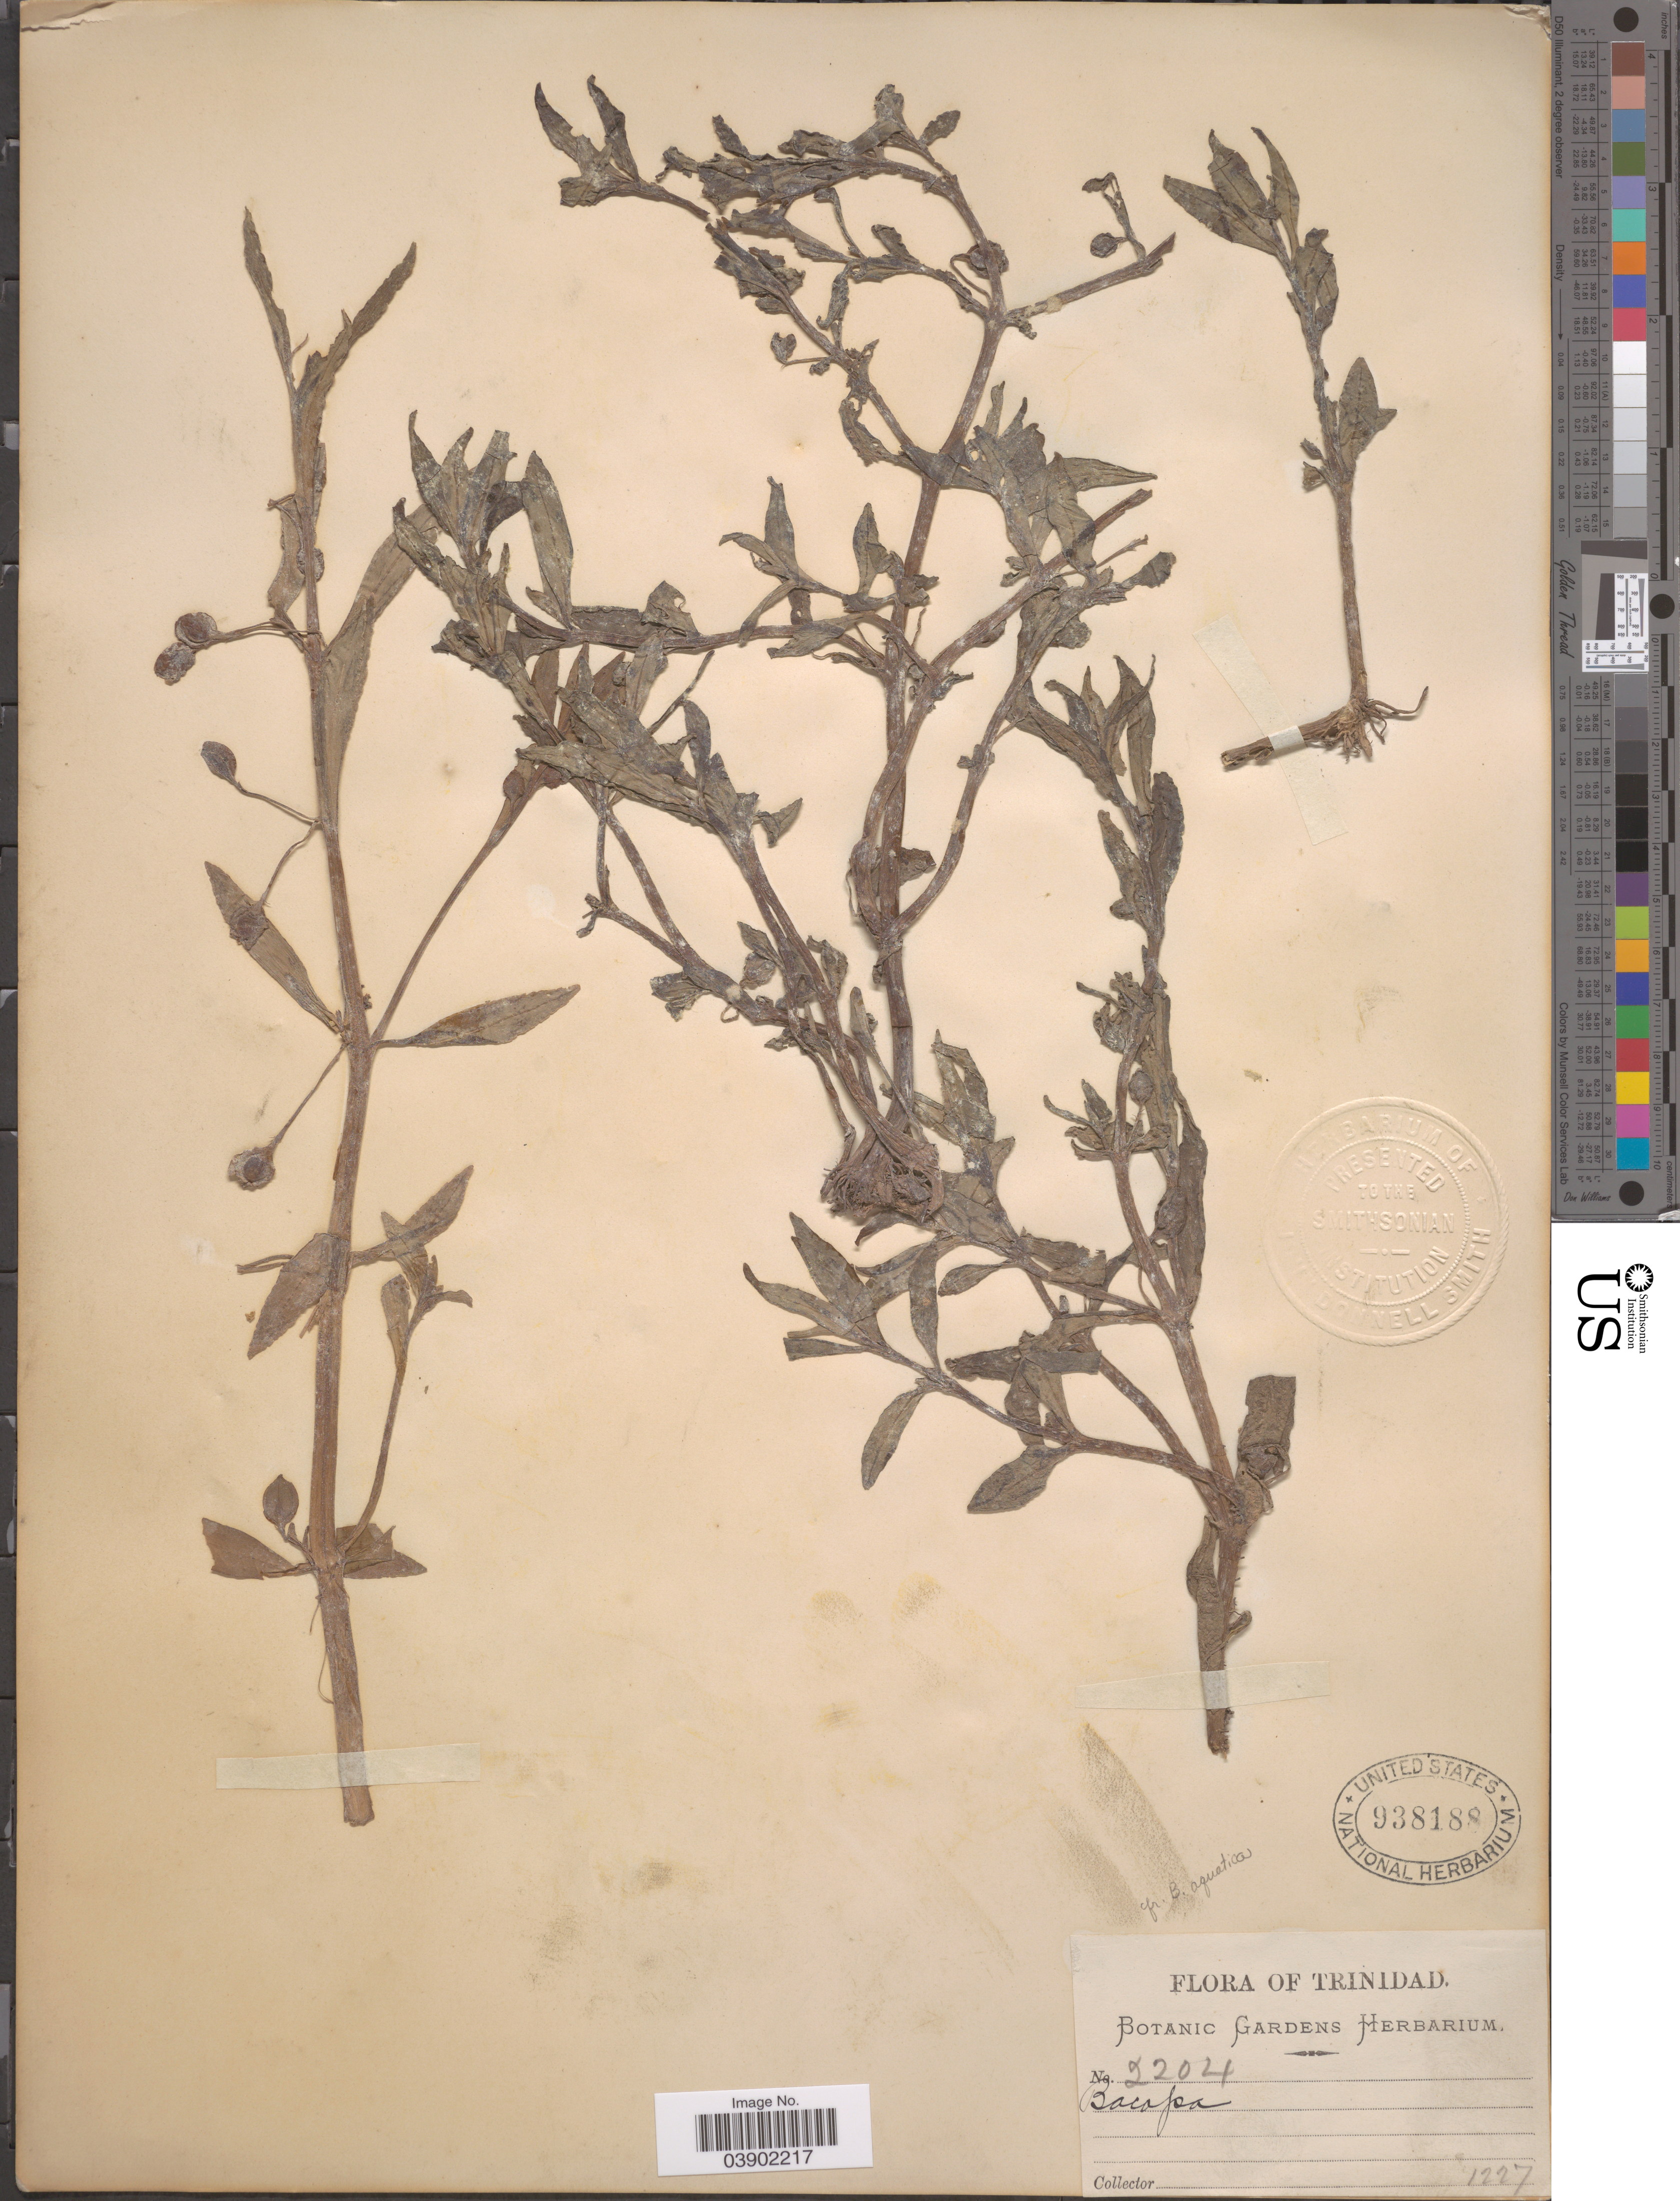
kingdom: Plantae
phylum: Tracheophyta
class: Magnoliopsida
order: Lamiales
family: Plantaginaceae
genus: Bacopa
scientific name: Bacopa sp.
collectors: ex herb. Botanic Gardens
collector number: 2204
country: Trinidad and Tobago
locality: Trinidad.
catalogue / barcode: US 938188